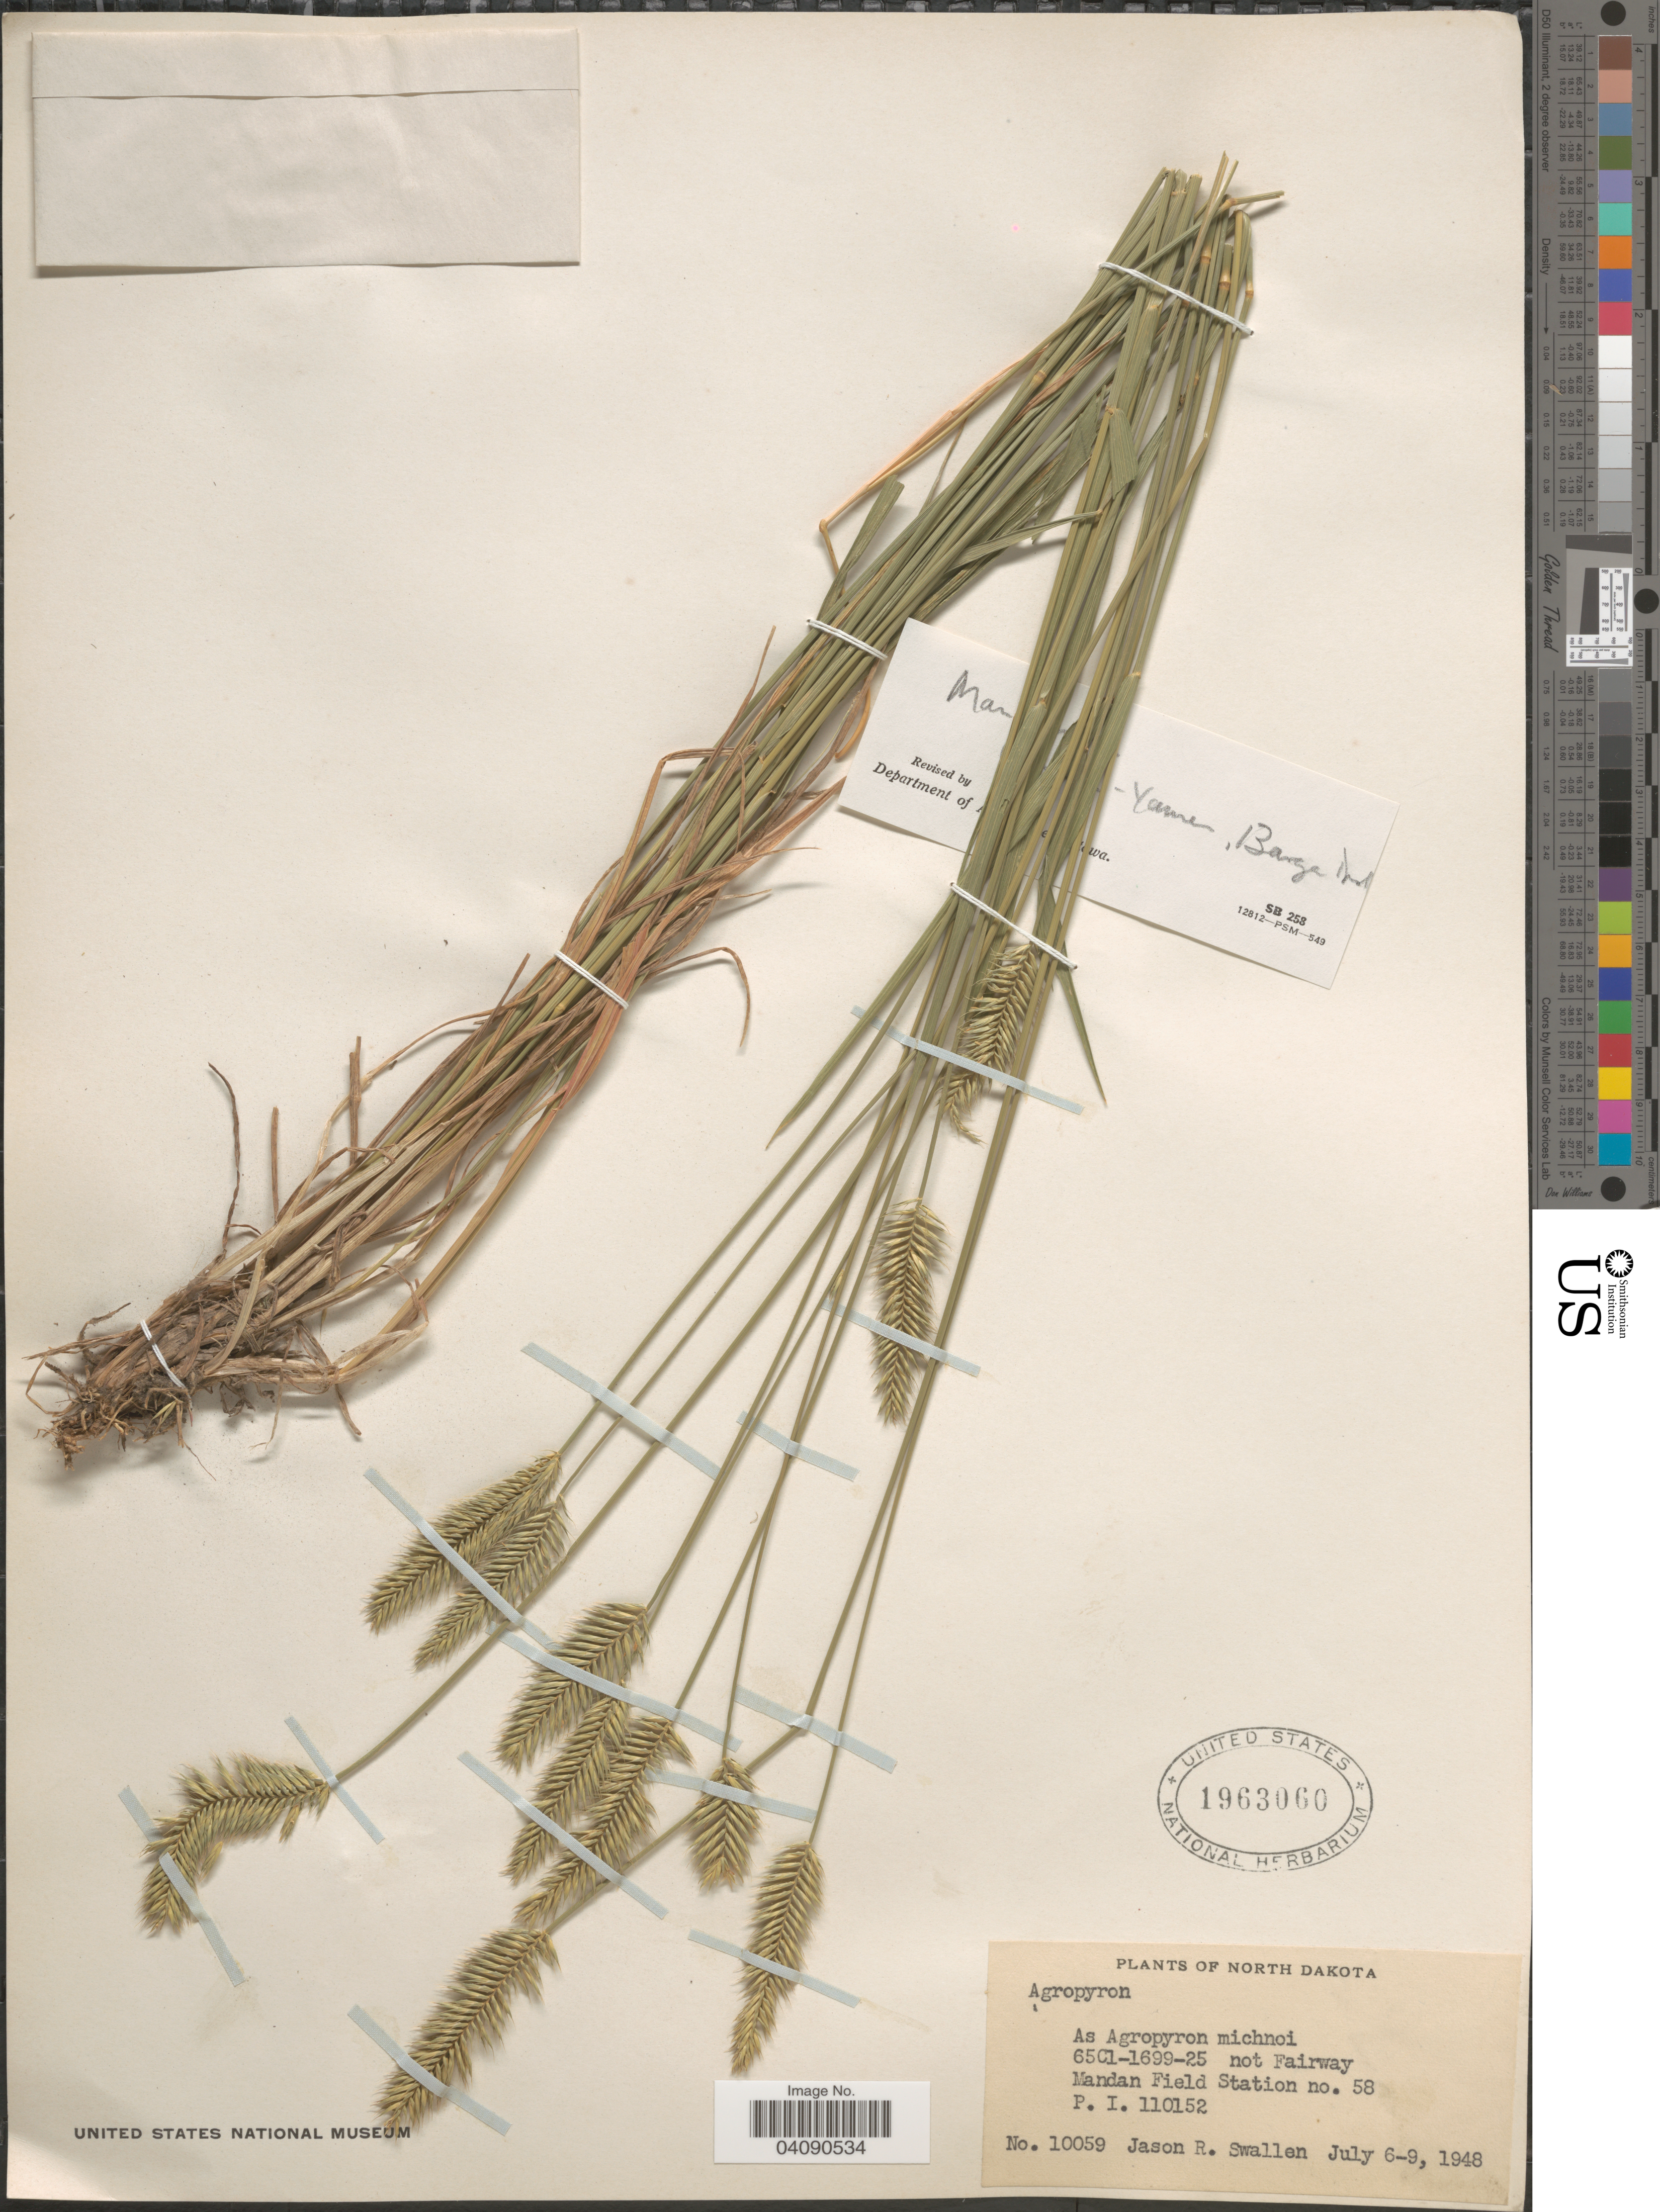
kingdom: Plantae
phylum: Tracheophyta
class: Liliopsida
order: Poales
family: Poaceae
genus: Agropyron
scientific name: Agropyron sp.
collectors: J. R. Swallen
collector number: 10059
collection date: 1948-07-06/1948-07-09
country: United States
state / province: North Dakota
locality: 65C1-1699-25 not Fairway. Mandan Field Station no. 58.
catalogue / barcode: US 1963060